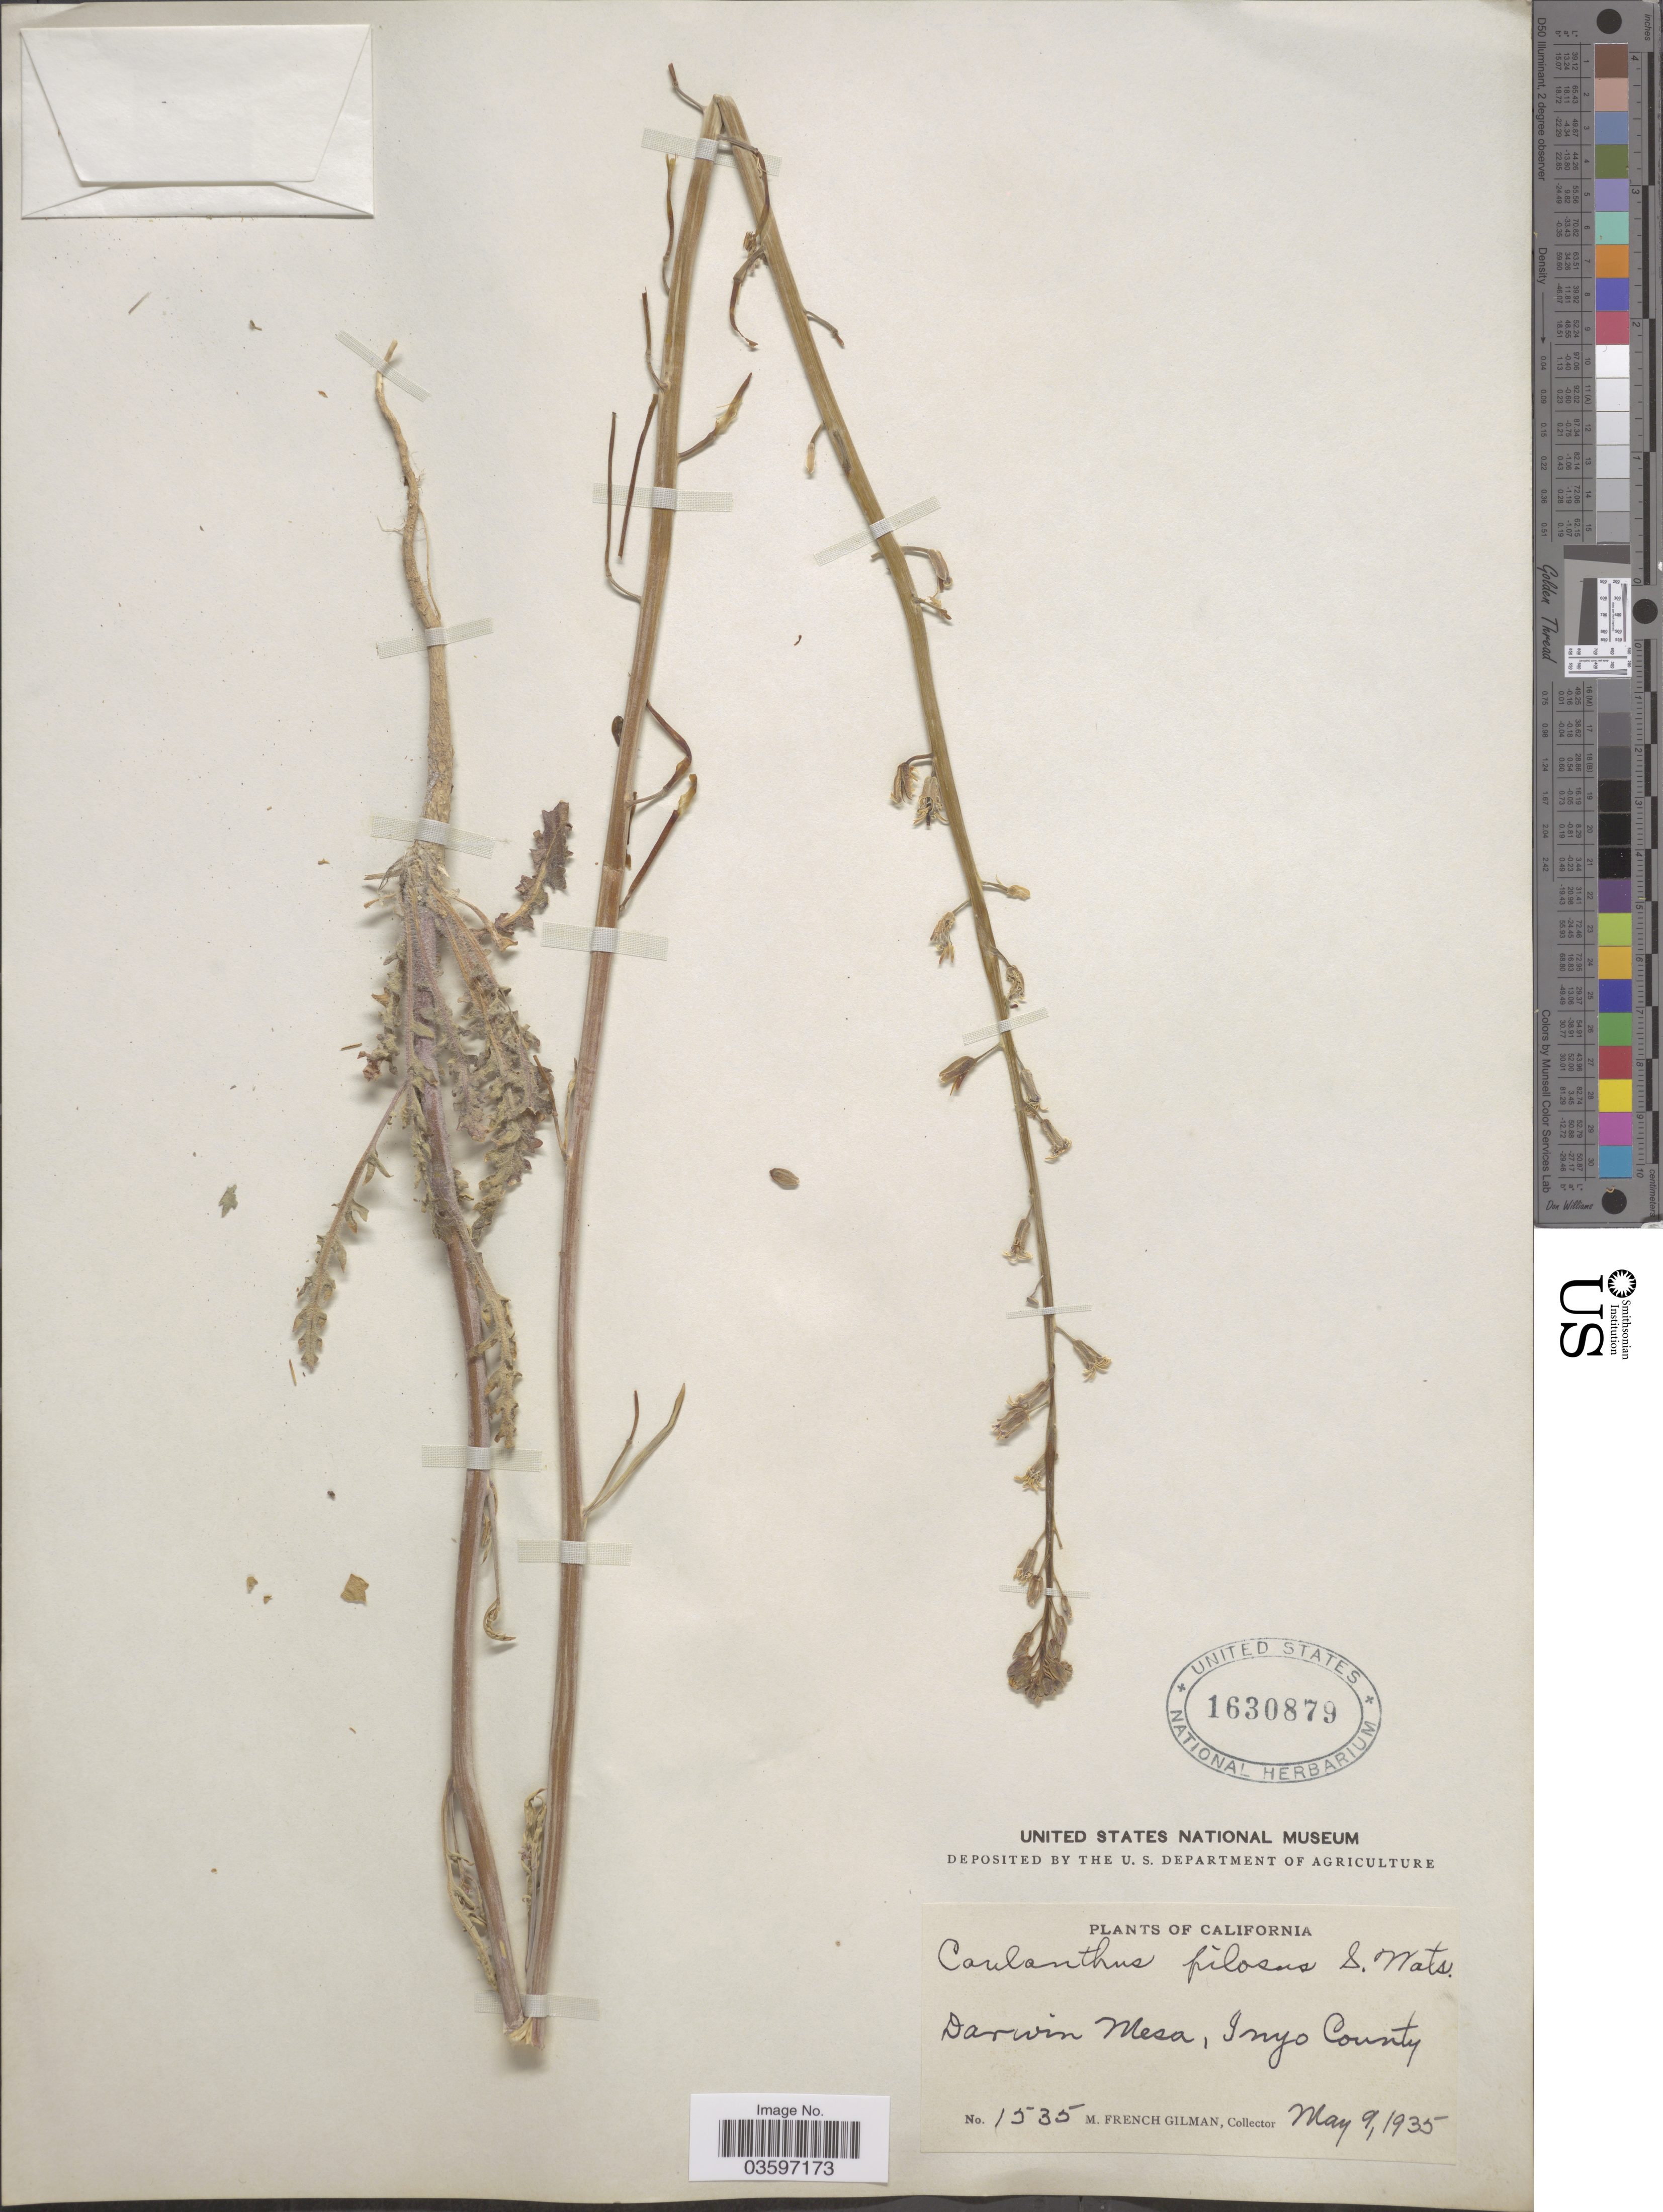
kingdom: Plantae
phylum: Tracheophyta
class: Magnoliopsida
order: Brassicales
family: Brassicaceae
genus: Caulanthus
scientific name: Caulanthus pilosus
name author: S. Watson in C. King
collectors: M. F. Gilman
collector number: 1535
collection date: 1935-05-09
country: United States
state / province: California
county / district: Inyo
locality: Darwin Mesa, Inyo County.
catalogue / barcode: US 1630879